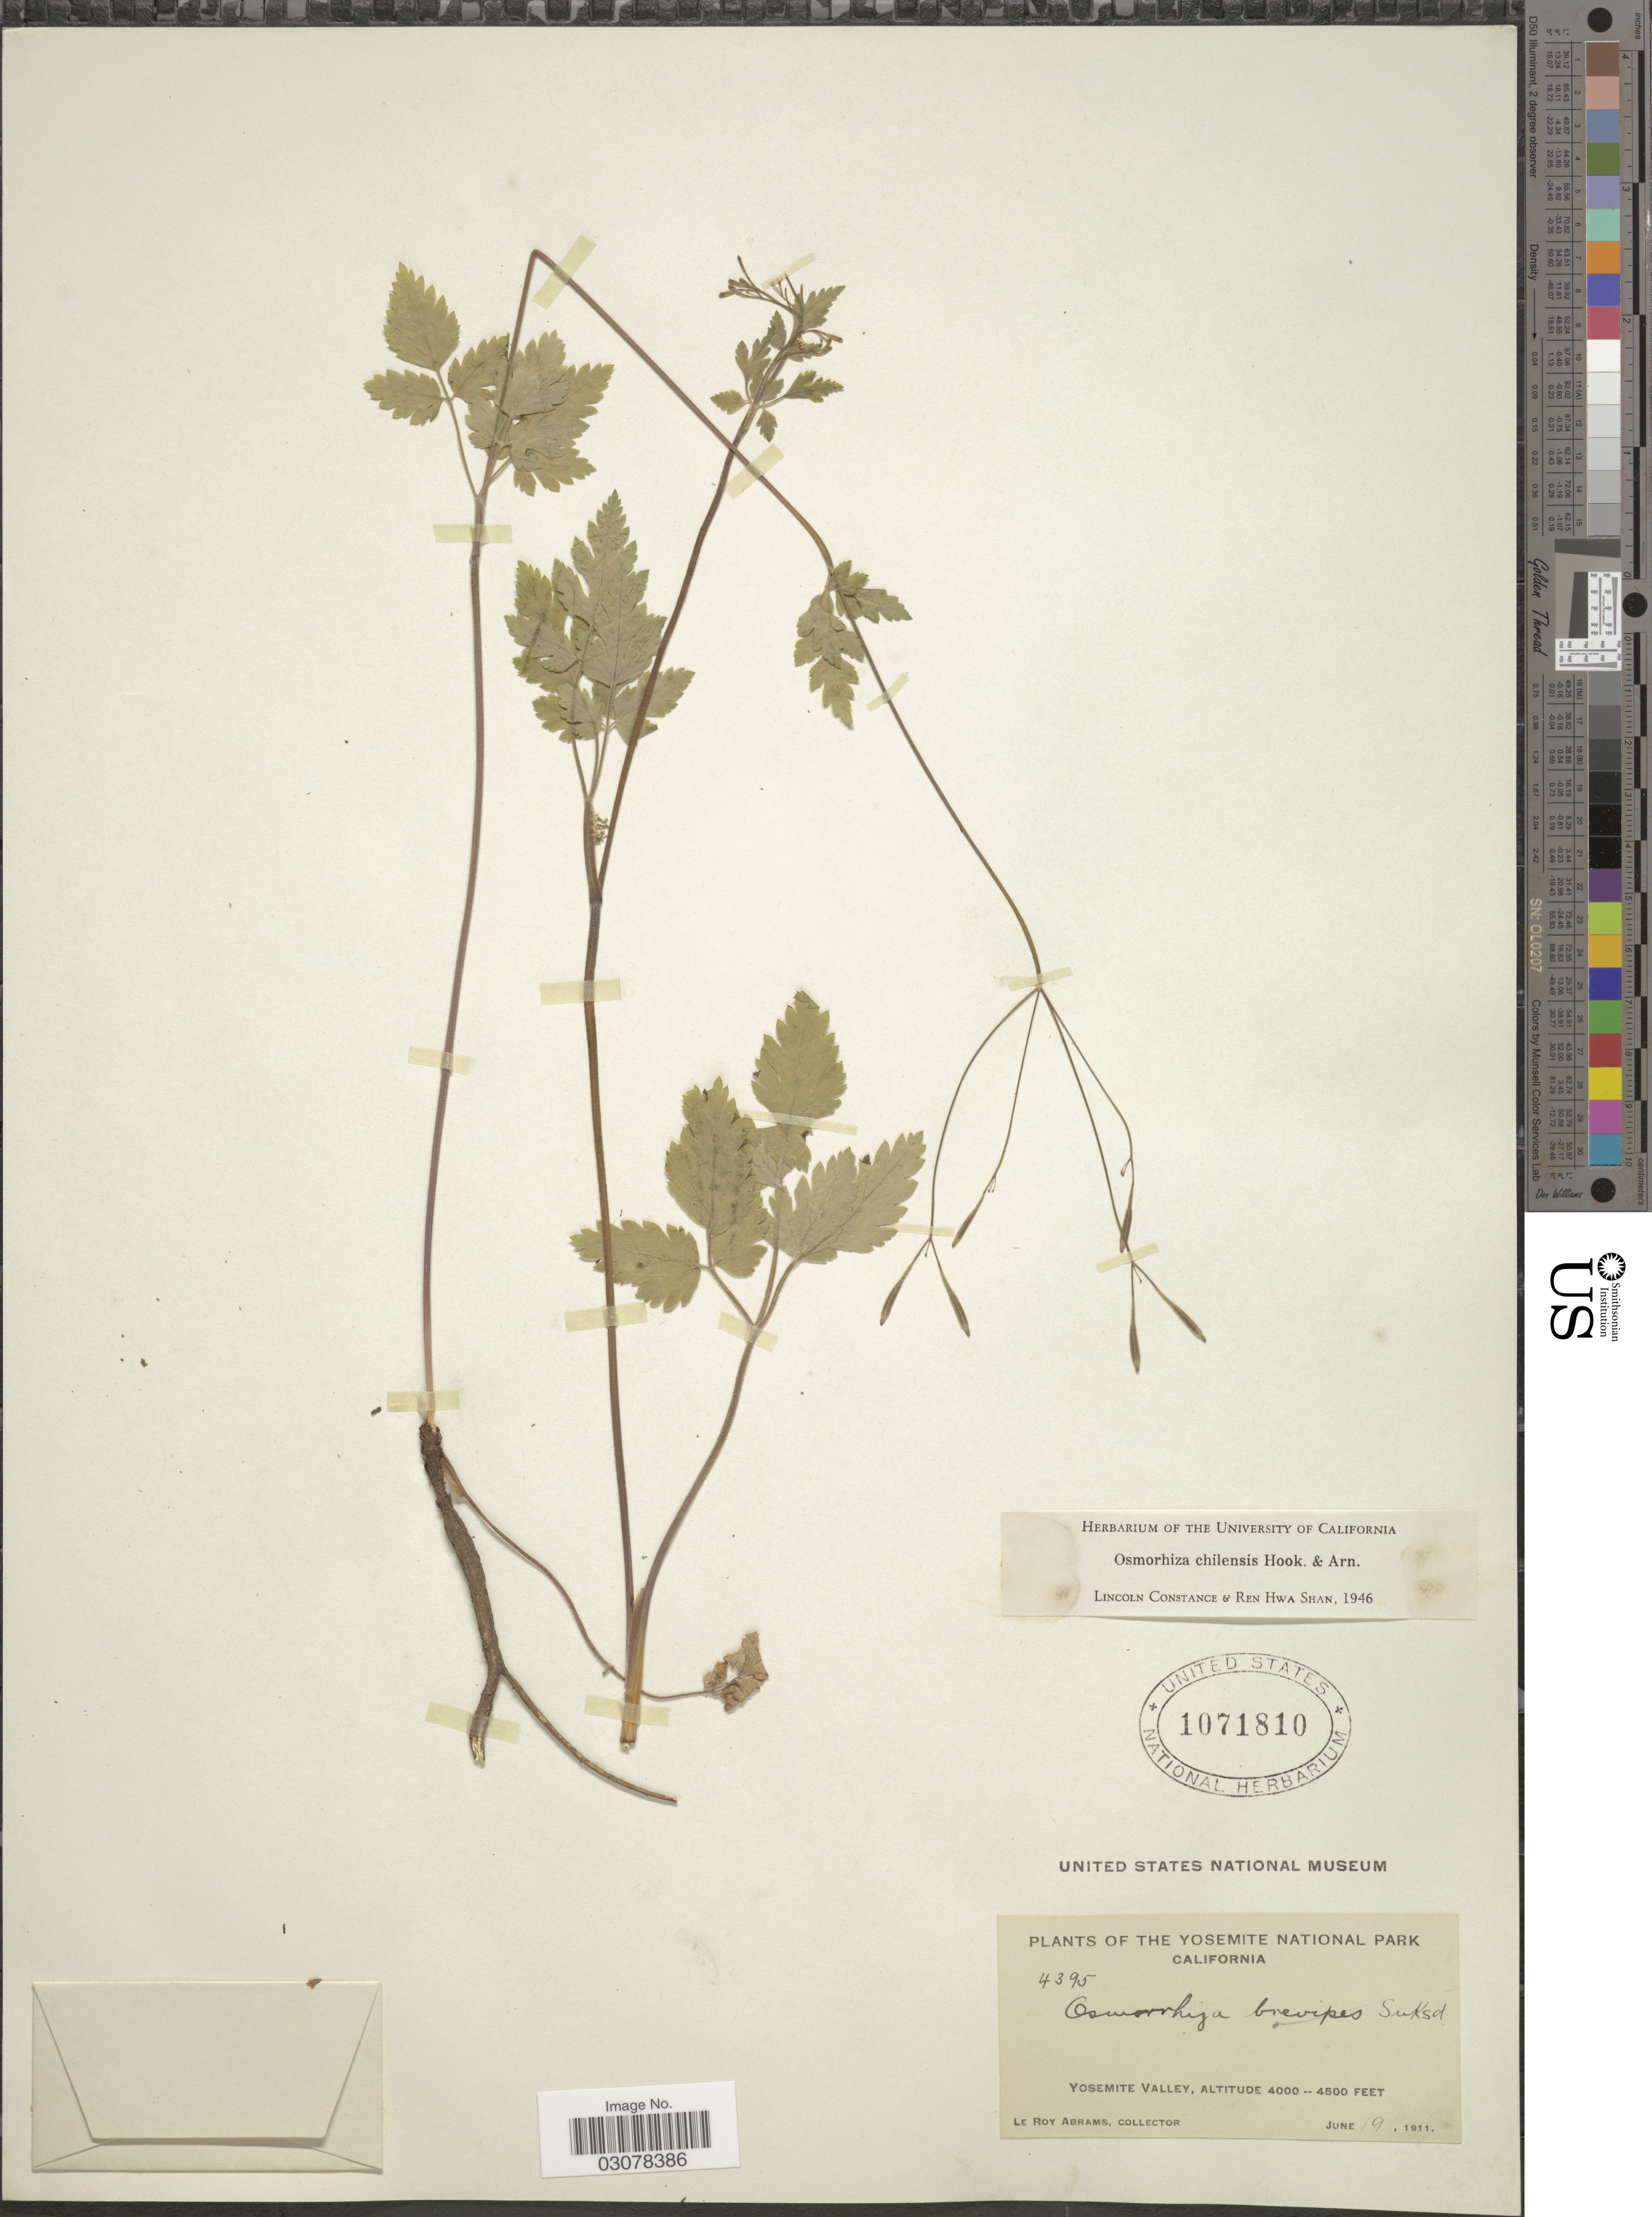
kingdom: Plantae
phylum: Tracheophyta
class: Magnoliopsida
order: Apiales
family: Apiaceae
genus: Osmorhiza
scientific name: Osmorhiza chilensis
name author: Hook. & Arn.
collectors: L. Abrams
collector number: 4395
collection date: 1911-06-19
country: United States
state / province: California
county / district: Mariposa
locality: Yosemite National Park. Yosemite Valley.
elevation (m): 1219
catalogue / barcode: US 1071810